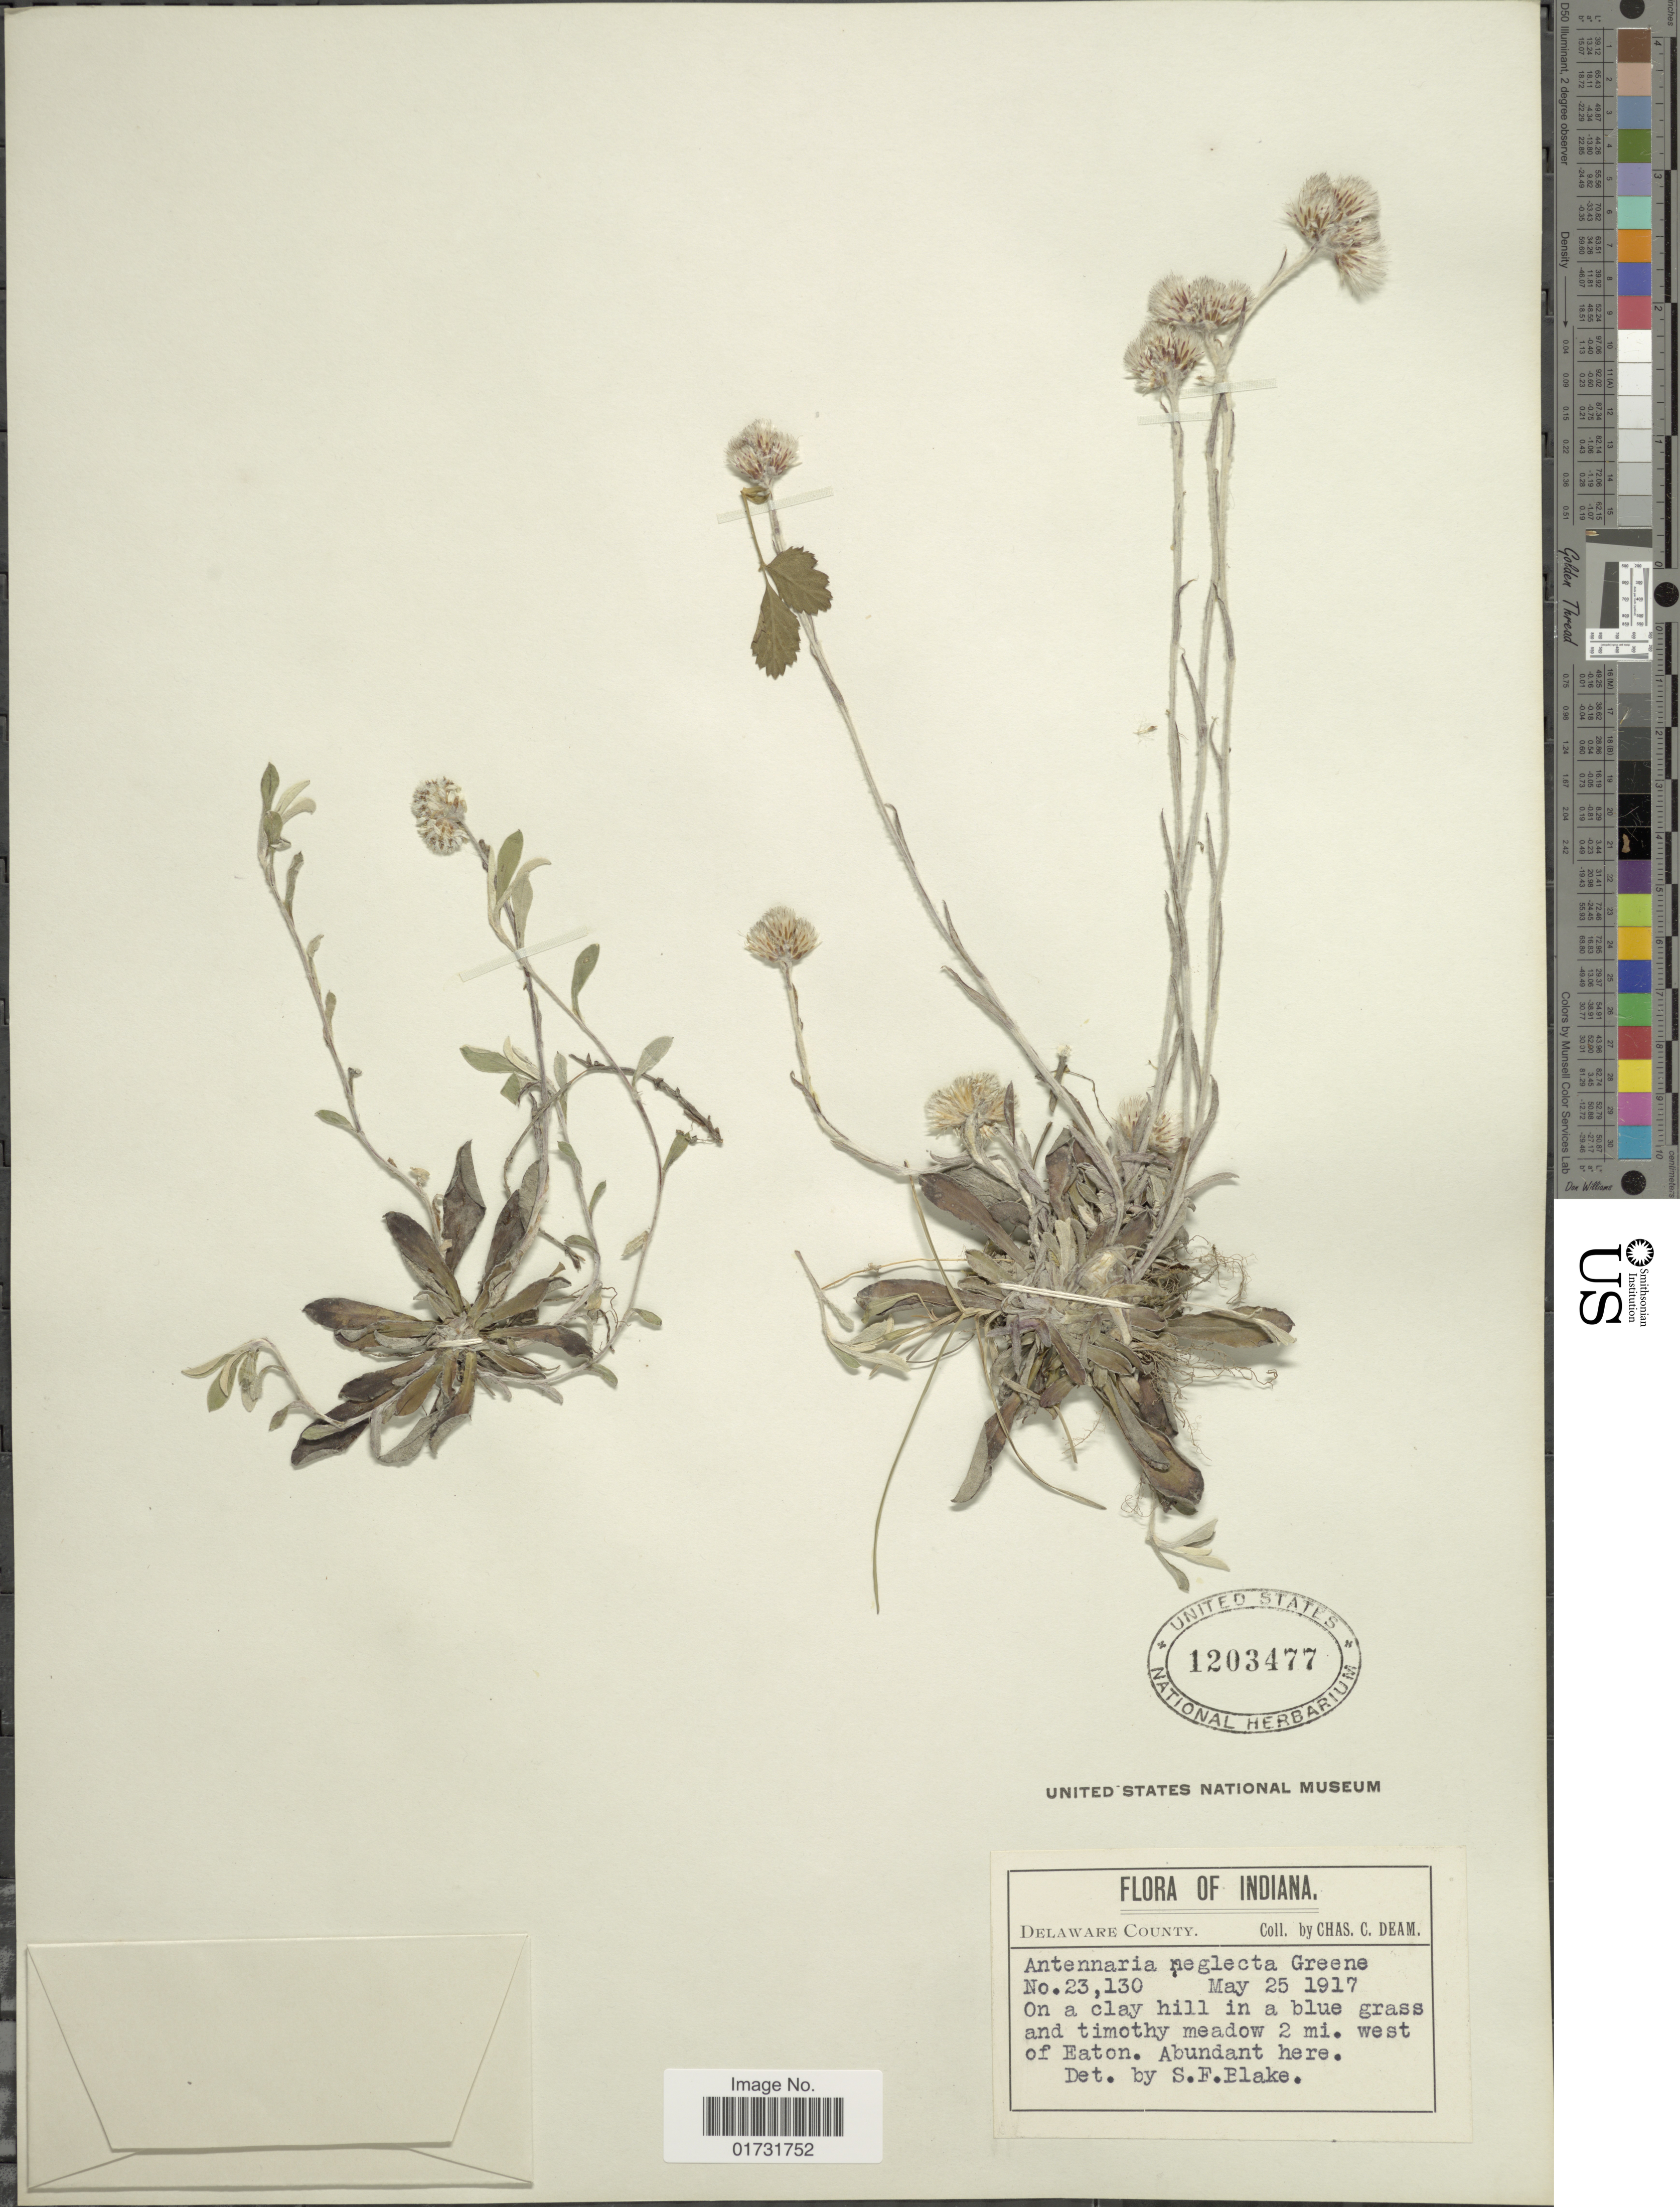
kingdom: Plantae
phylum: Tracheophyta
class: Magnoliopsida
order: Asterales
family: Asteraceae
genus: Antennaria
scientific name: Antennaria neglecta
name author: Greene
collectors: C. C. Deam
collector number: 23130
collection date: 1917-05-25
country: United States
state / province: Indiana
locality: Delaware County. 2 mi. west of Eaton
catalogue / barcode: US 1203477